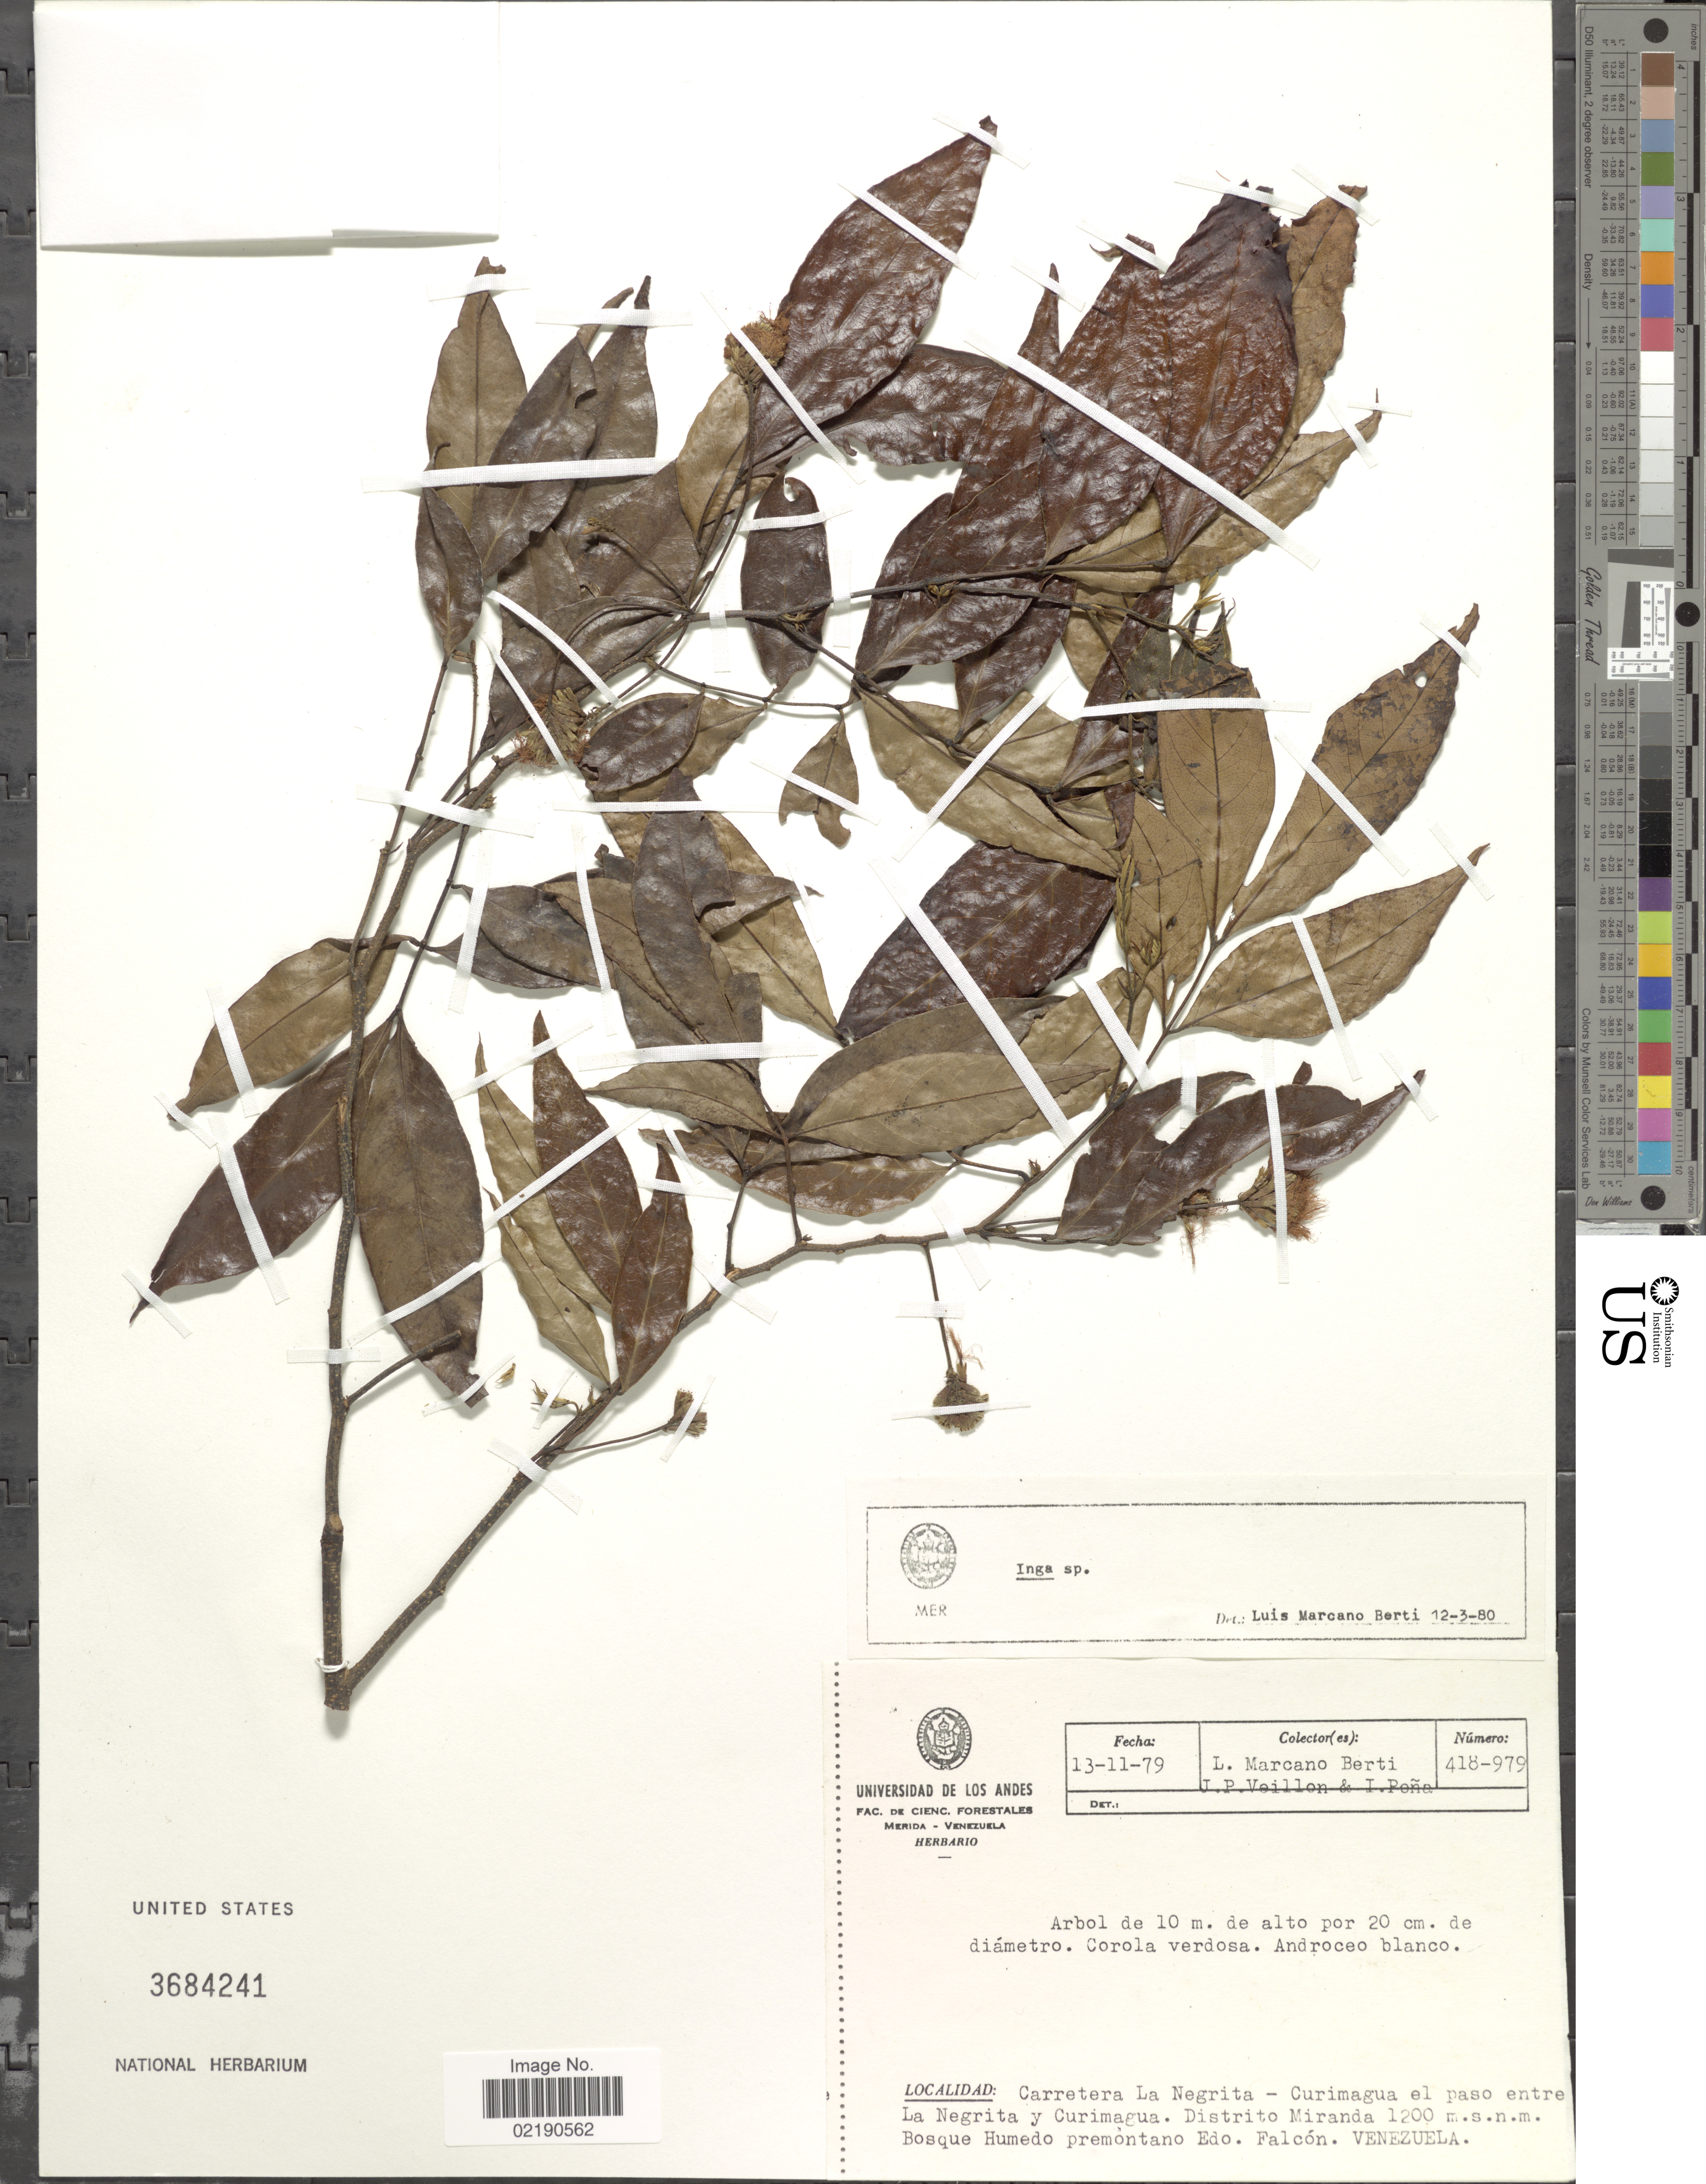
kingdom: Plantae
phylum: Tracheophyta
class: Magnoliopsida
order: Fabales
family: Fabaceae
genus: Inga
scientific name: Inga sp.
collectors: L. Marcano-Berti, J. Veillon & I. Pena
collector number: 418 - 979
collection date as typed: Transcribed d/m/y: 13/11/79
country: Venezuela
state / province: Falcón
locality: Carreters La Negrita - Curimagua el paso entre La Negrita y Curimagua. Distrito Miranda. Edo Falcon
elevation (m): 1200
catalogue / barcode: US 3684241